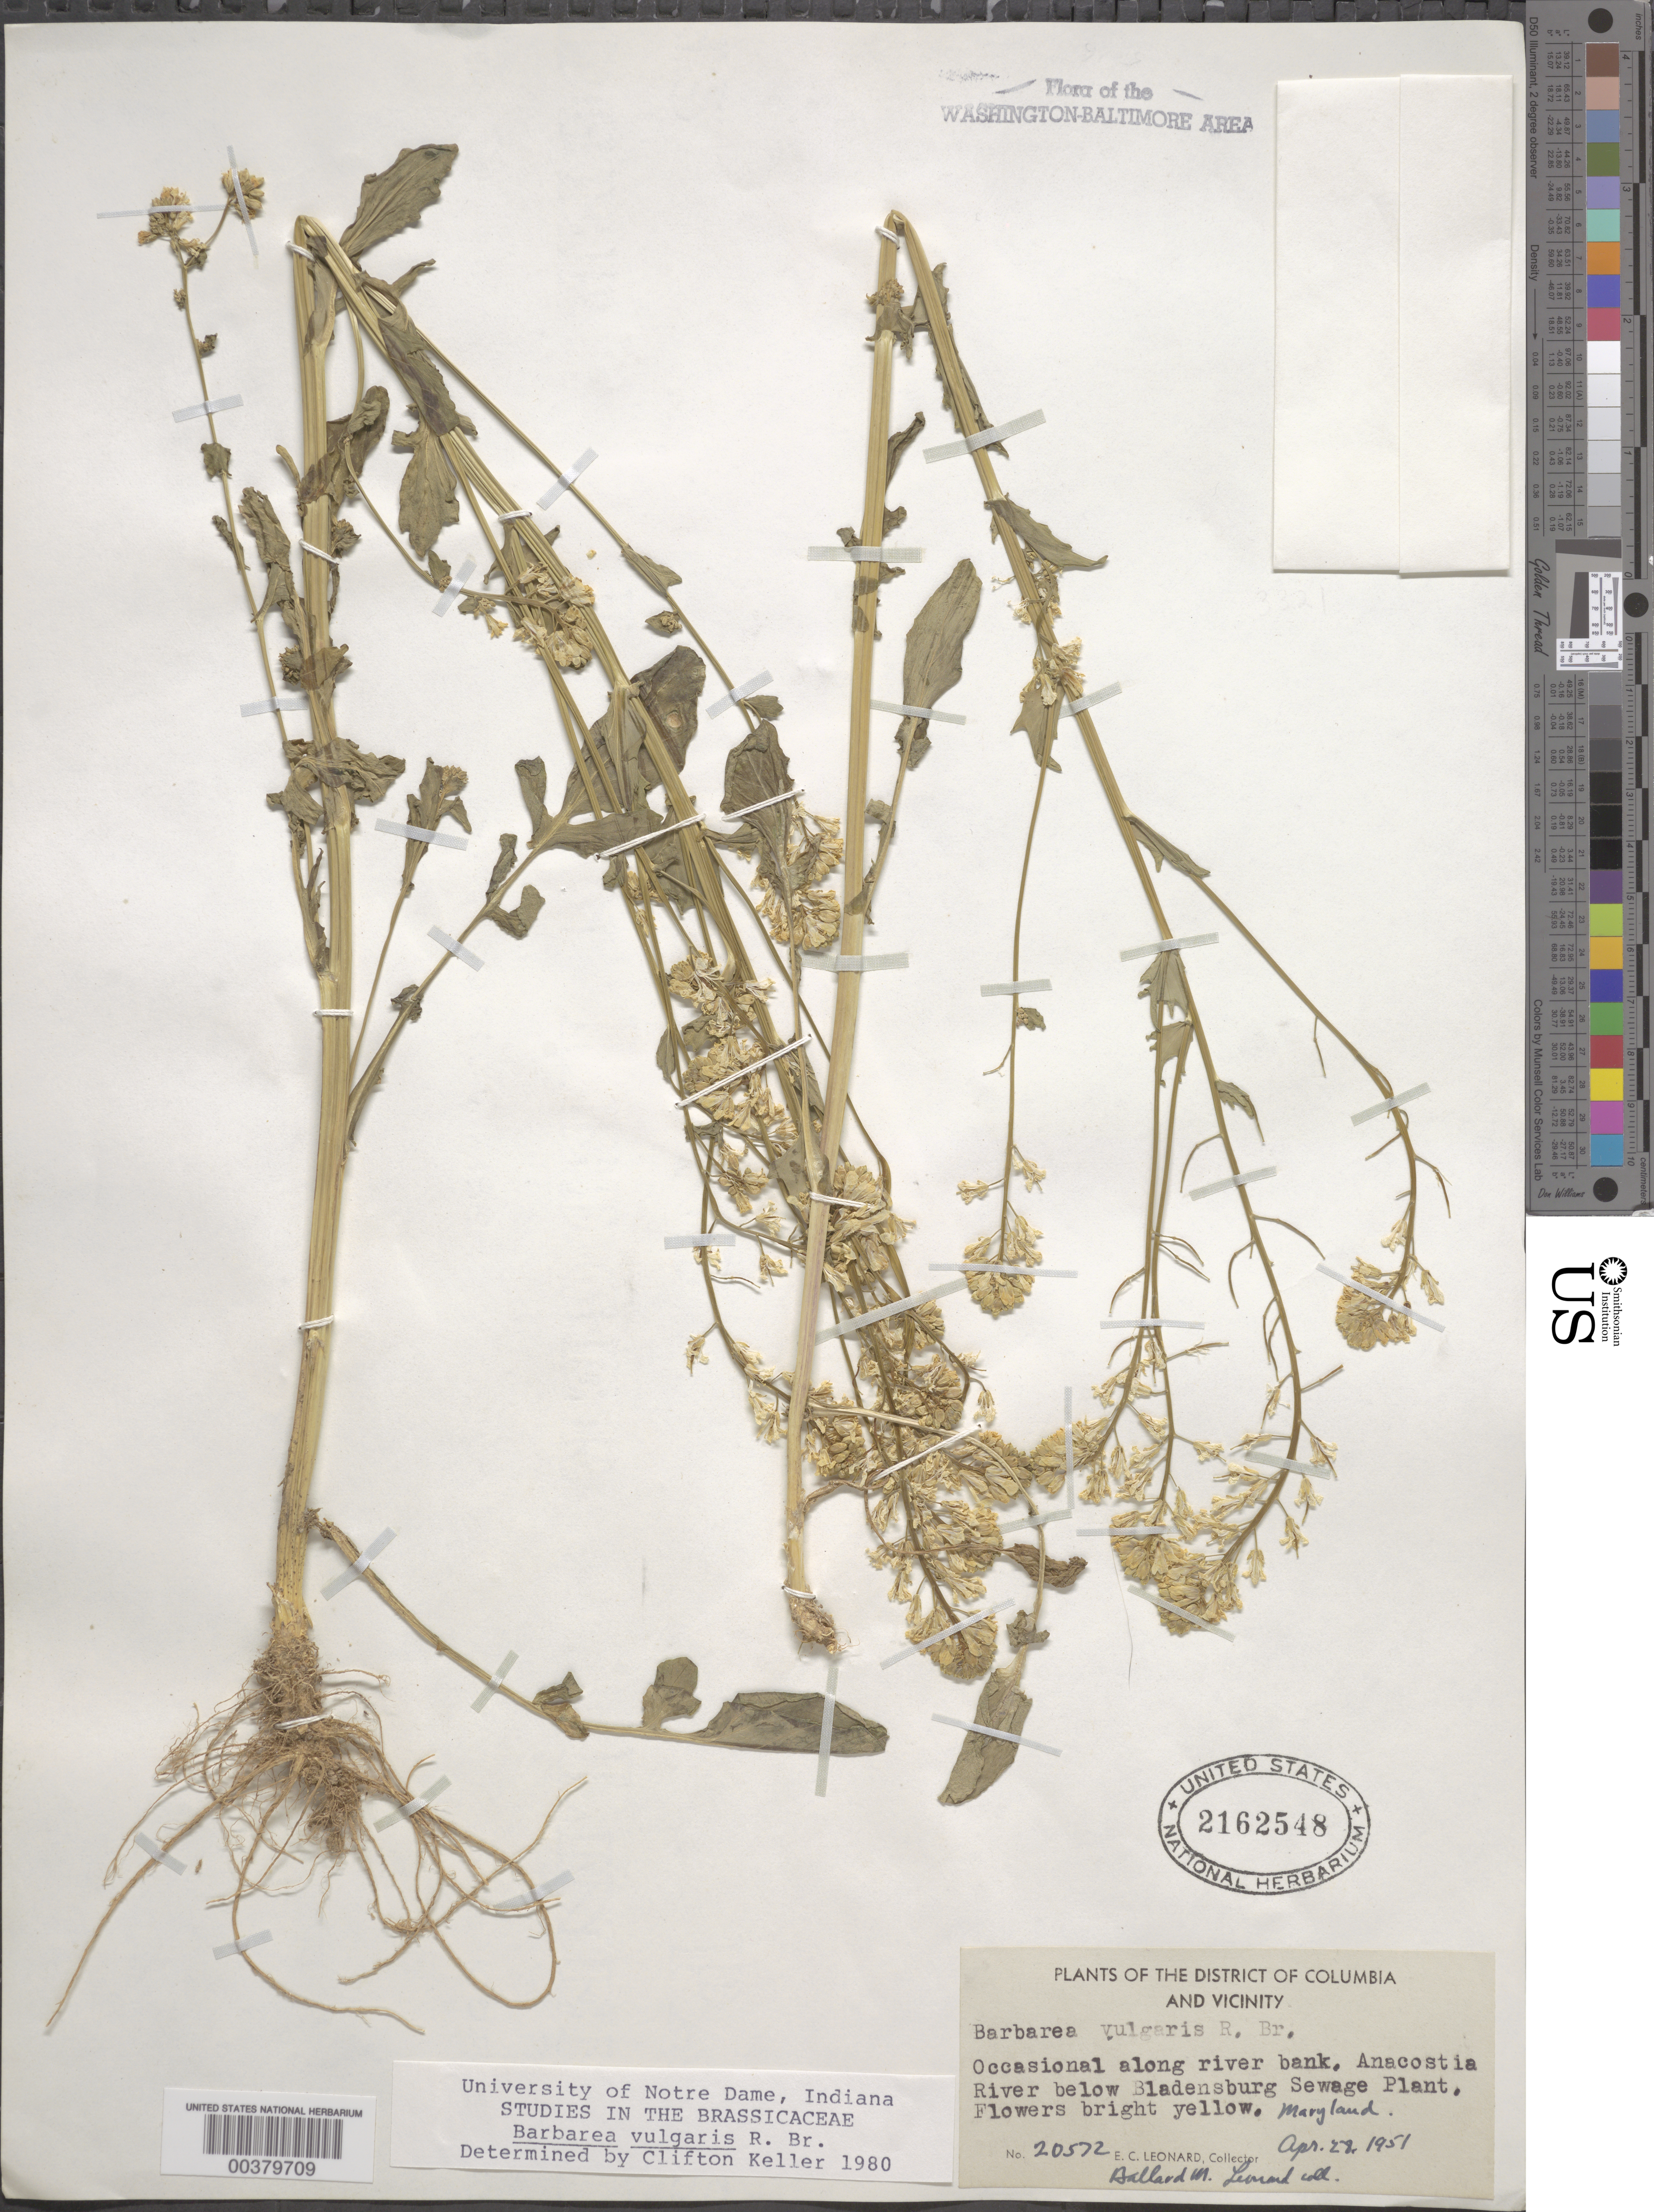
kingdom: Plantae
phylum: Tracheophyta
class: Magnoliopsida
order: Brassicales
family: Brassicaceae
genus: Barbarea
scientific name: Barbarea vulgaris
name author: W.T. Aiton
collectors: E. C. Leonard & G. M. Leonard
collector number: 20572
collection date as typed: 28 Apr 1951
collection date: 1951-04-28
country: United States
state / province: Maryland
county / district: Prince George's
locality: Anacostia River, below Bladensburg Sewage Plant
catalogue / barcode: US 2162548